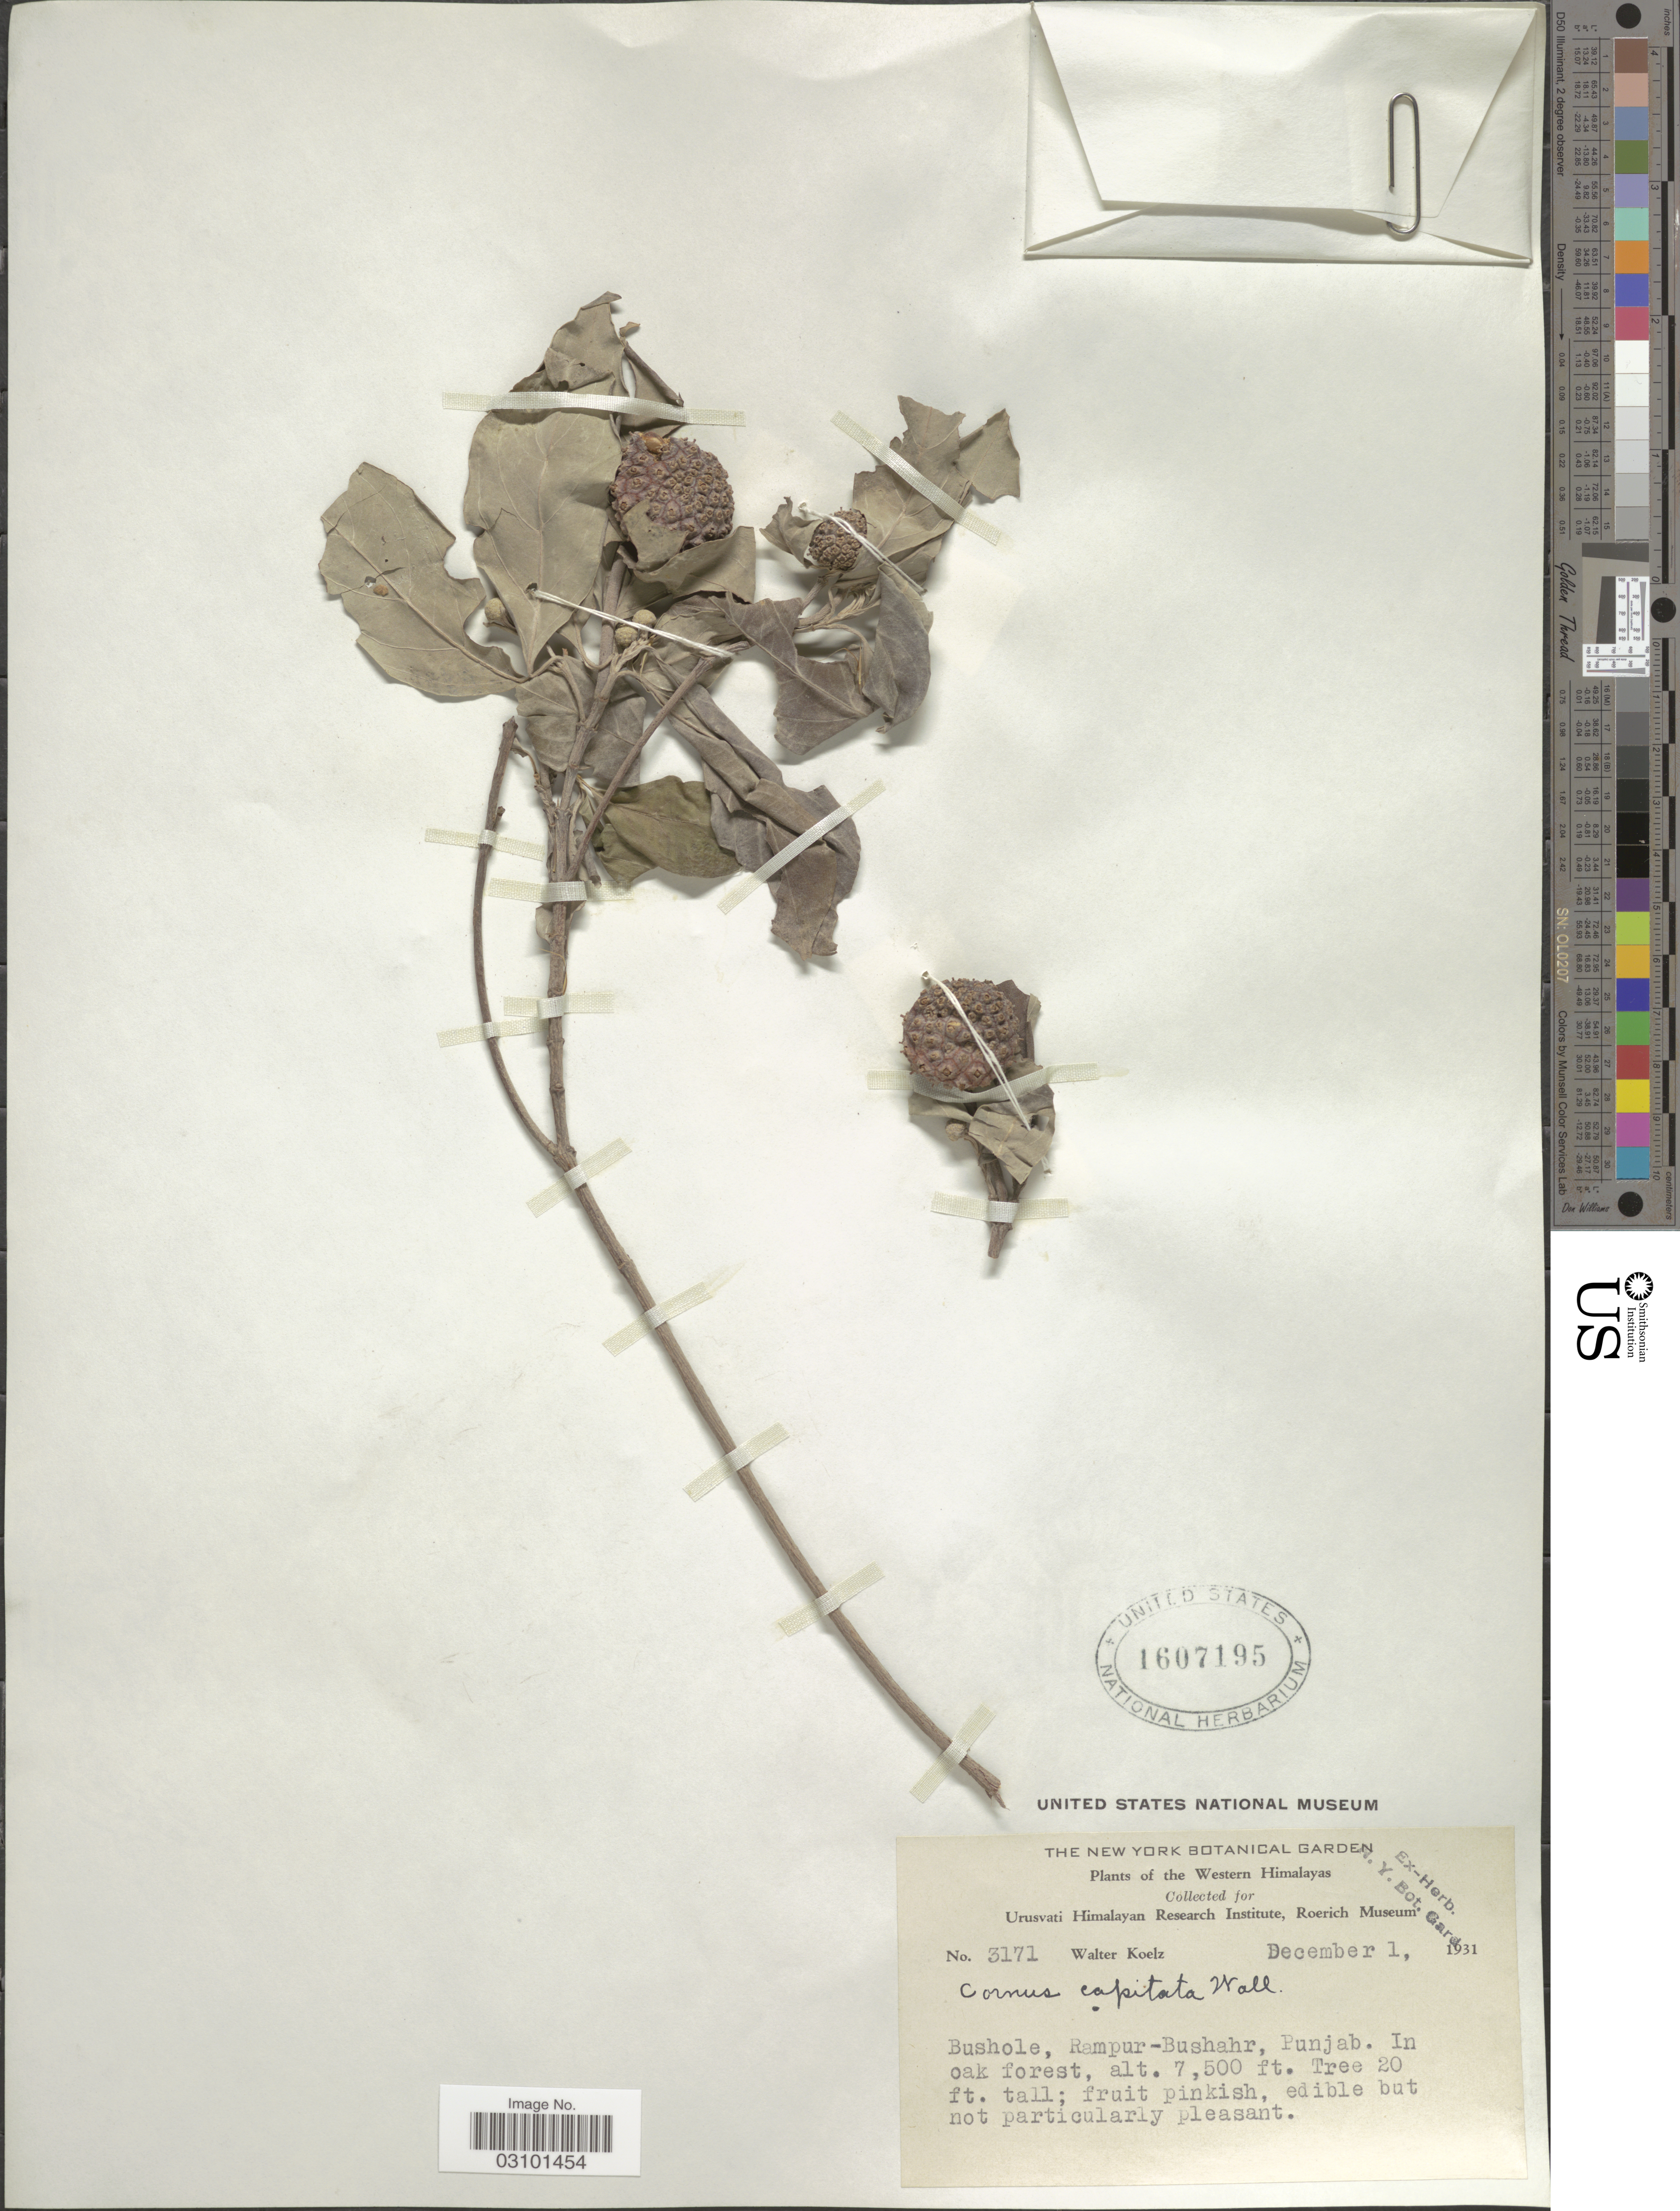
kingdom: Plantae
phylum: Tracheophyta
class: Magnoliopsida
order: Cornales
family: Cornaceae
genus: Cornus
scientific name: Cornus capitata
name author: Wall.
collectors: W. N. Koelz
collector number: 3171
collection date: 1931-12-01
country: India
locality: Western Himalayas. Bushole, Rampur-Bushahr.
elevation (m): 2286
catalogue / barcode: US 1607195